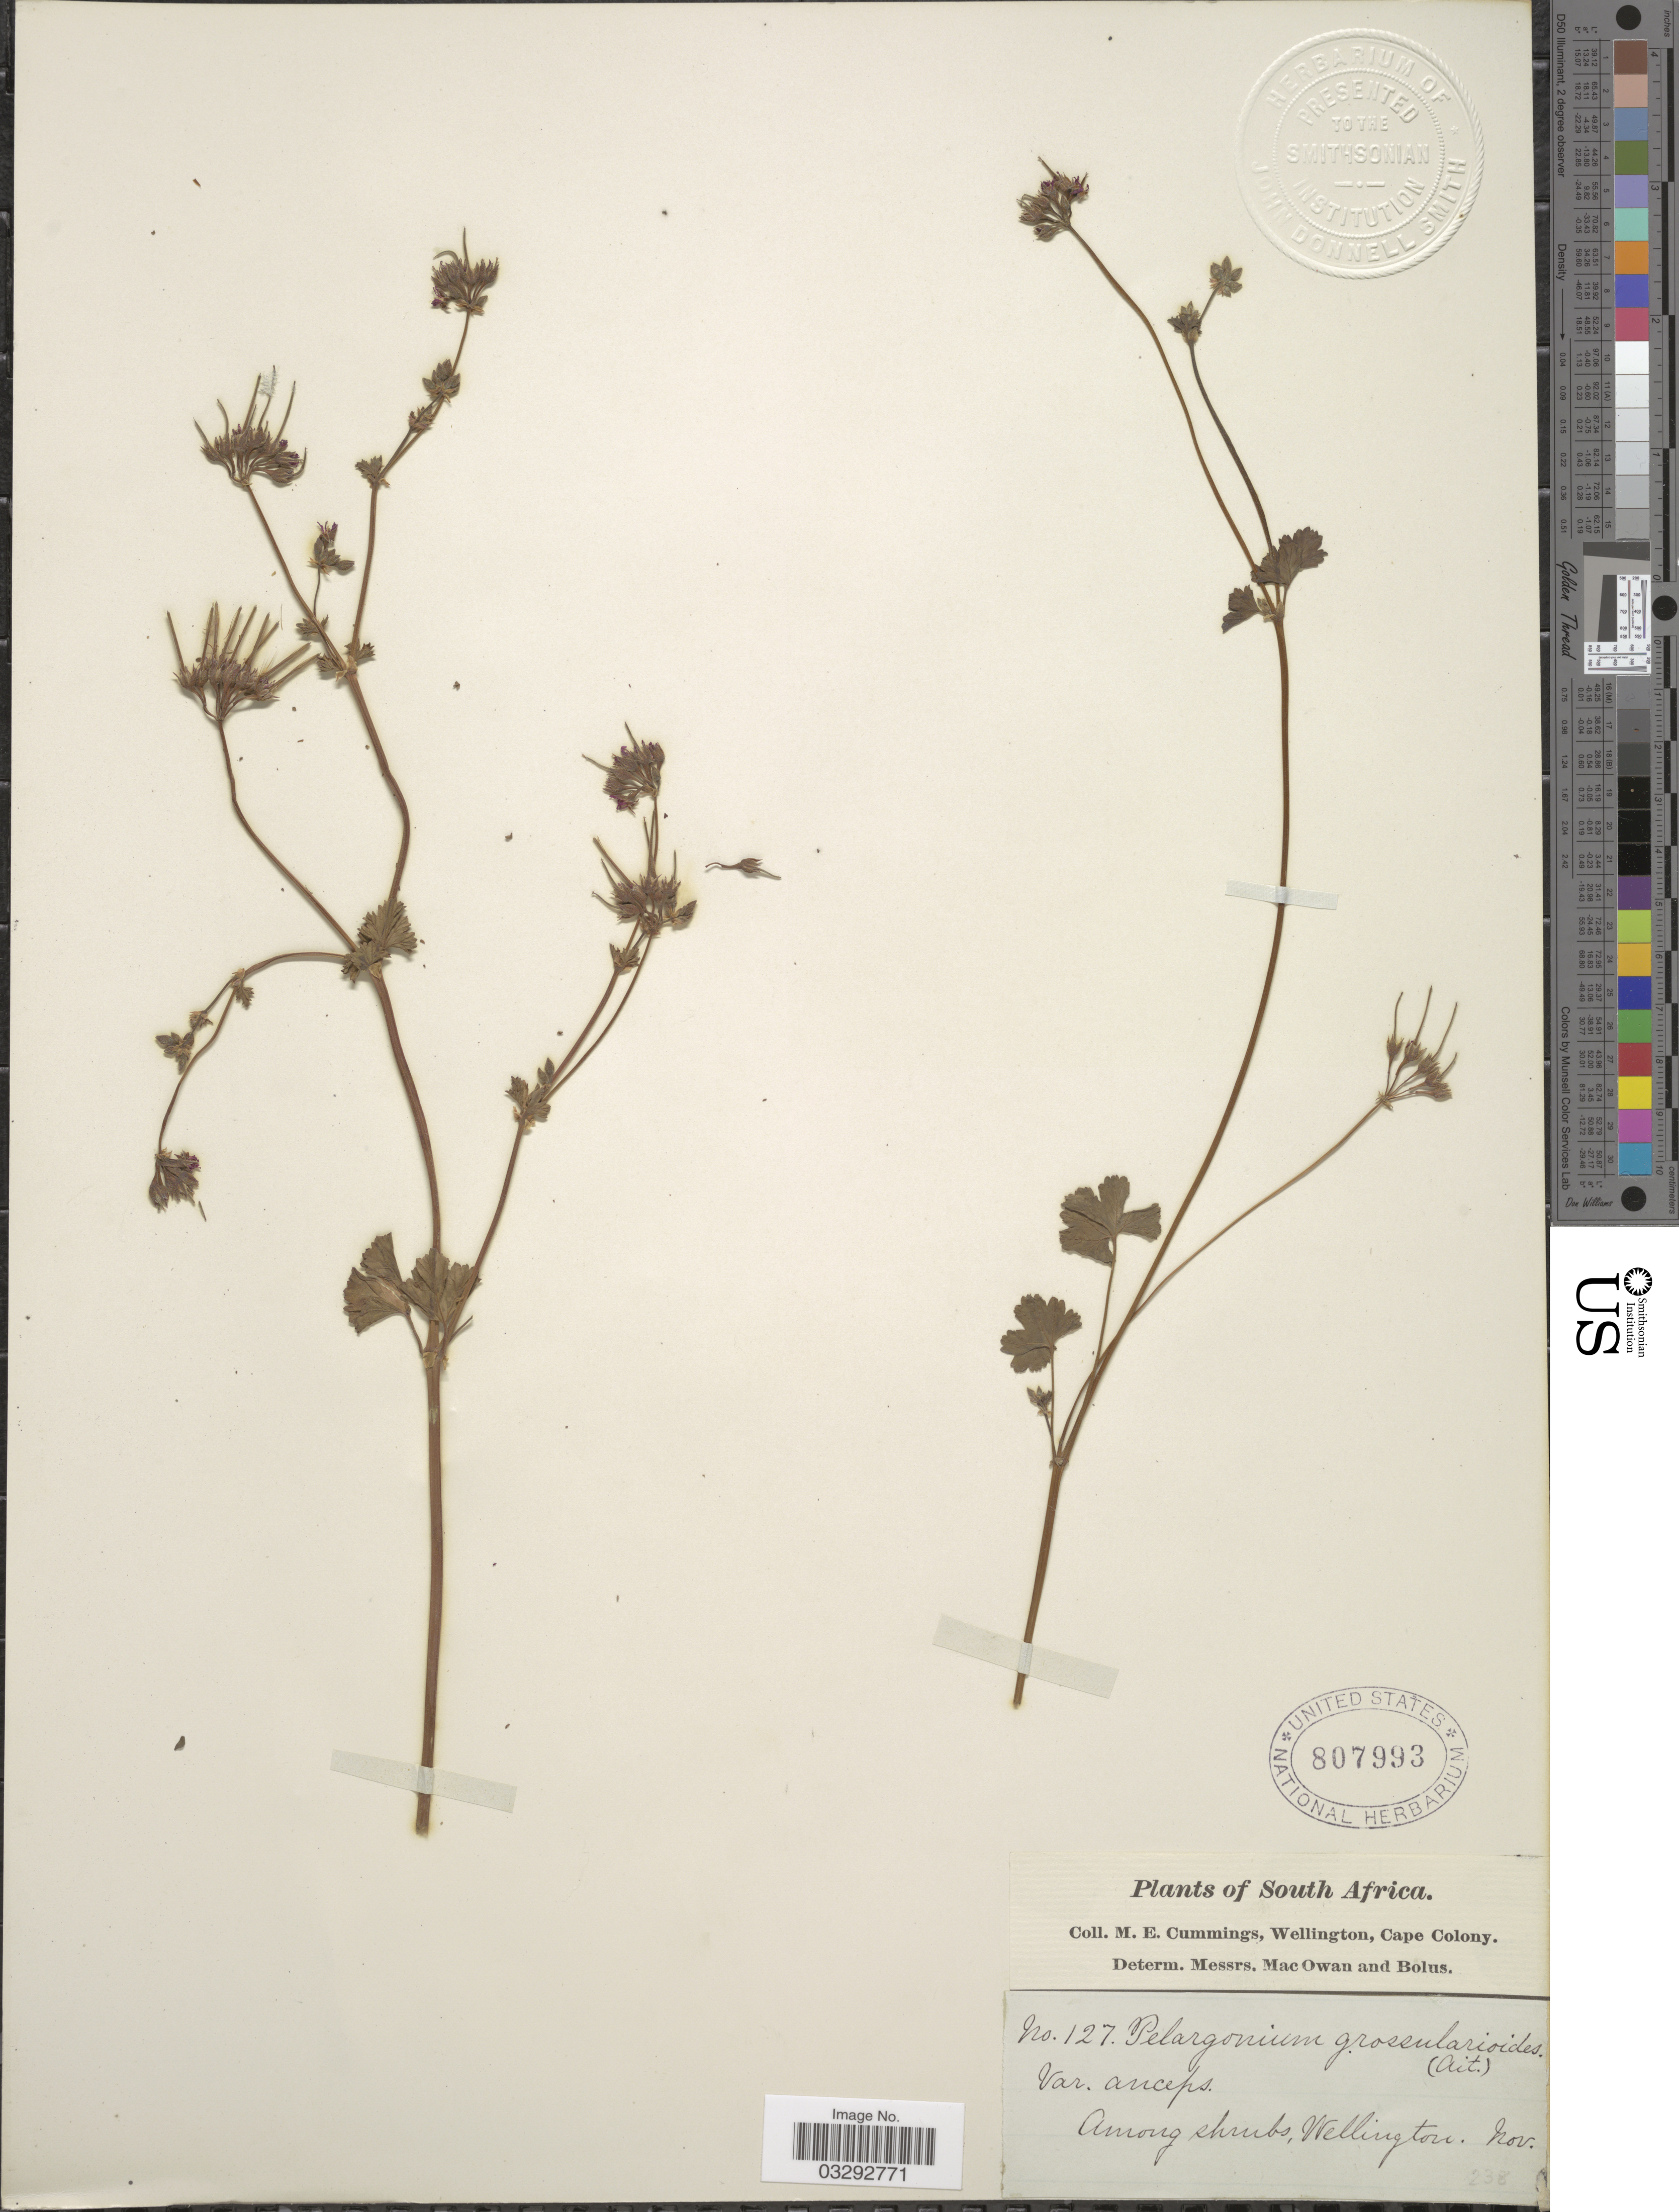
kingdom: Plantae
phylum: Tracheophyta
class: Magnoliopsida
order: Geraniales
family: Geraniaceae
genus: Pelargonium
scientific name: Pelargonium grossularioides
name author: (L.) L'Hér.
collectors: M. E. Cummings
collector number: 127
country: South Africa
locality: Among shrubs, Wellington.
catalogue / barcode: US 807993